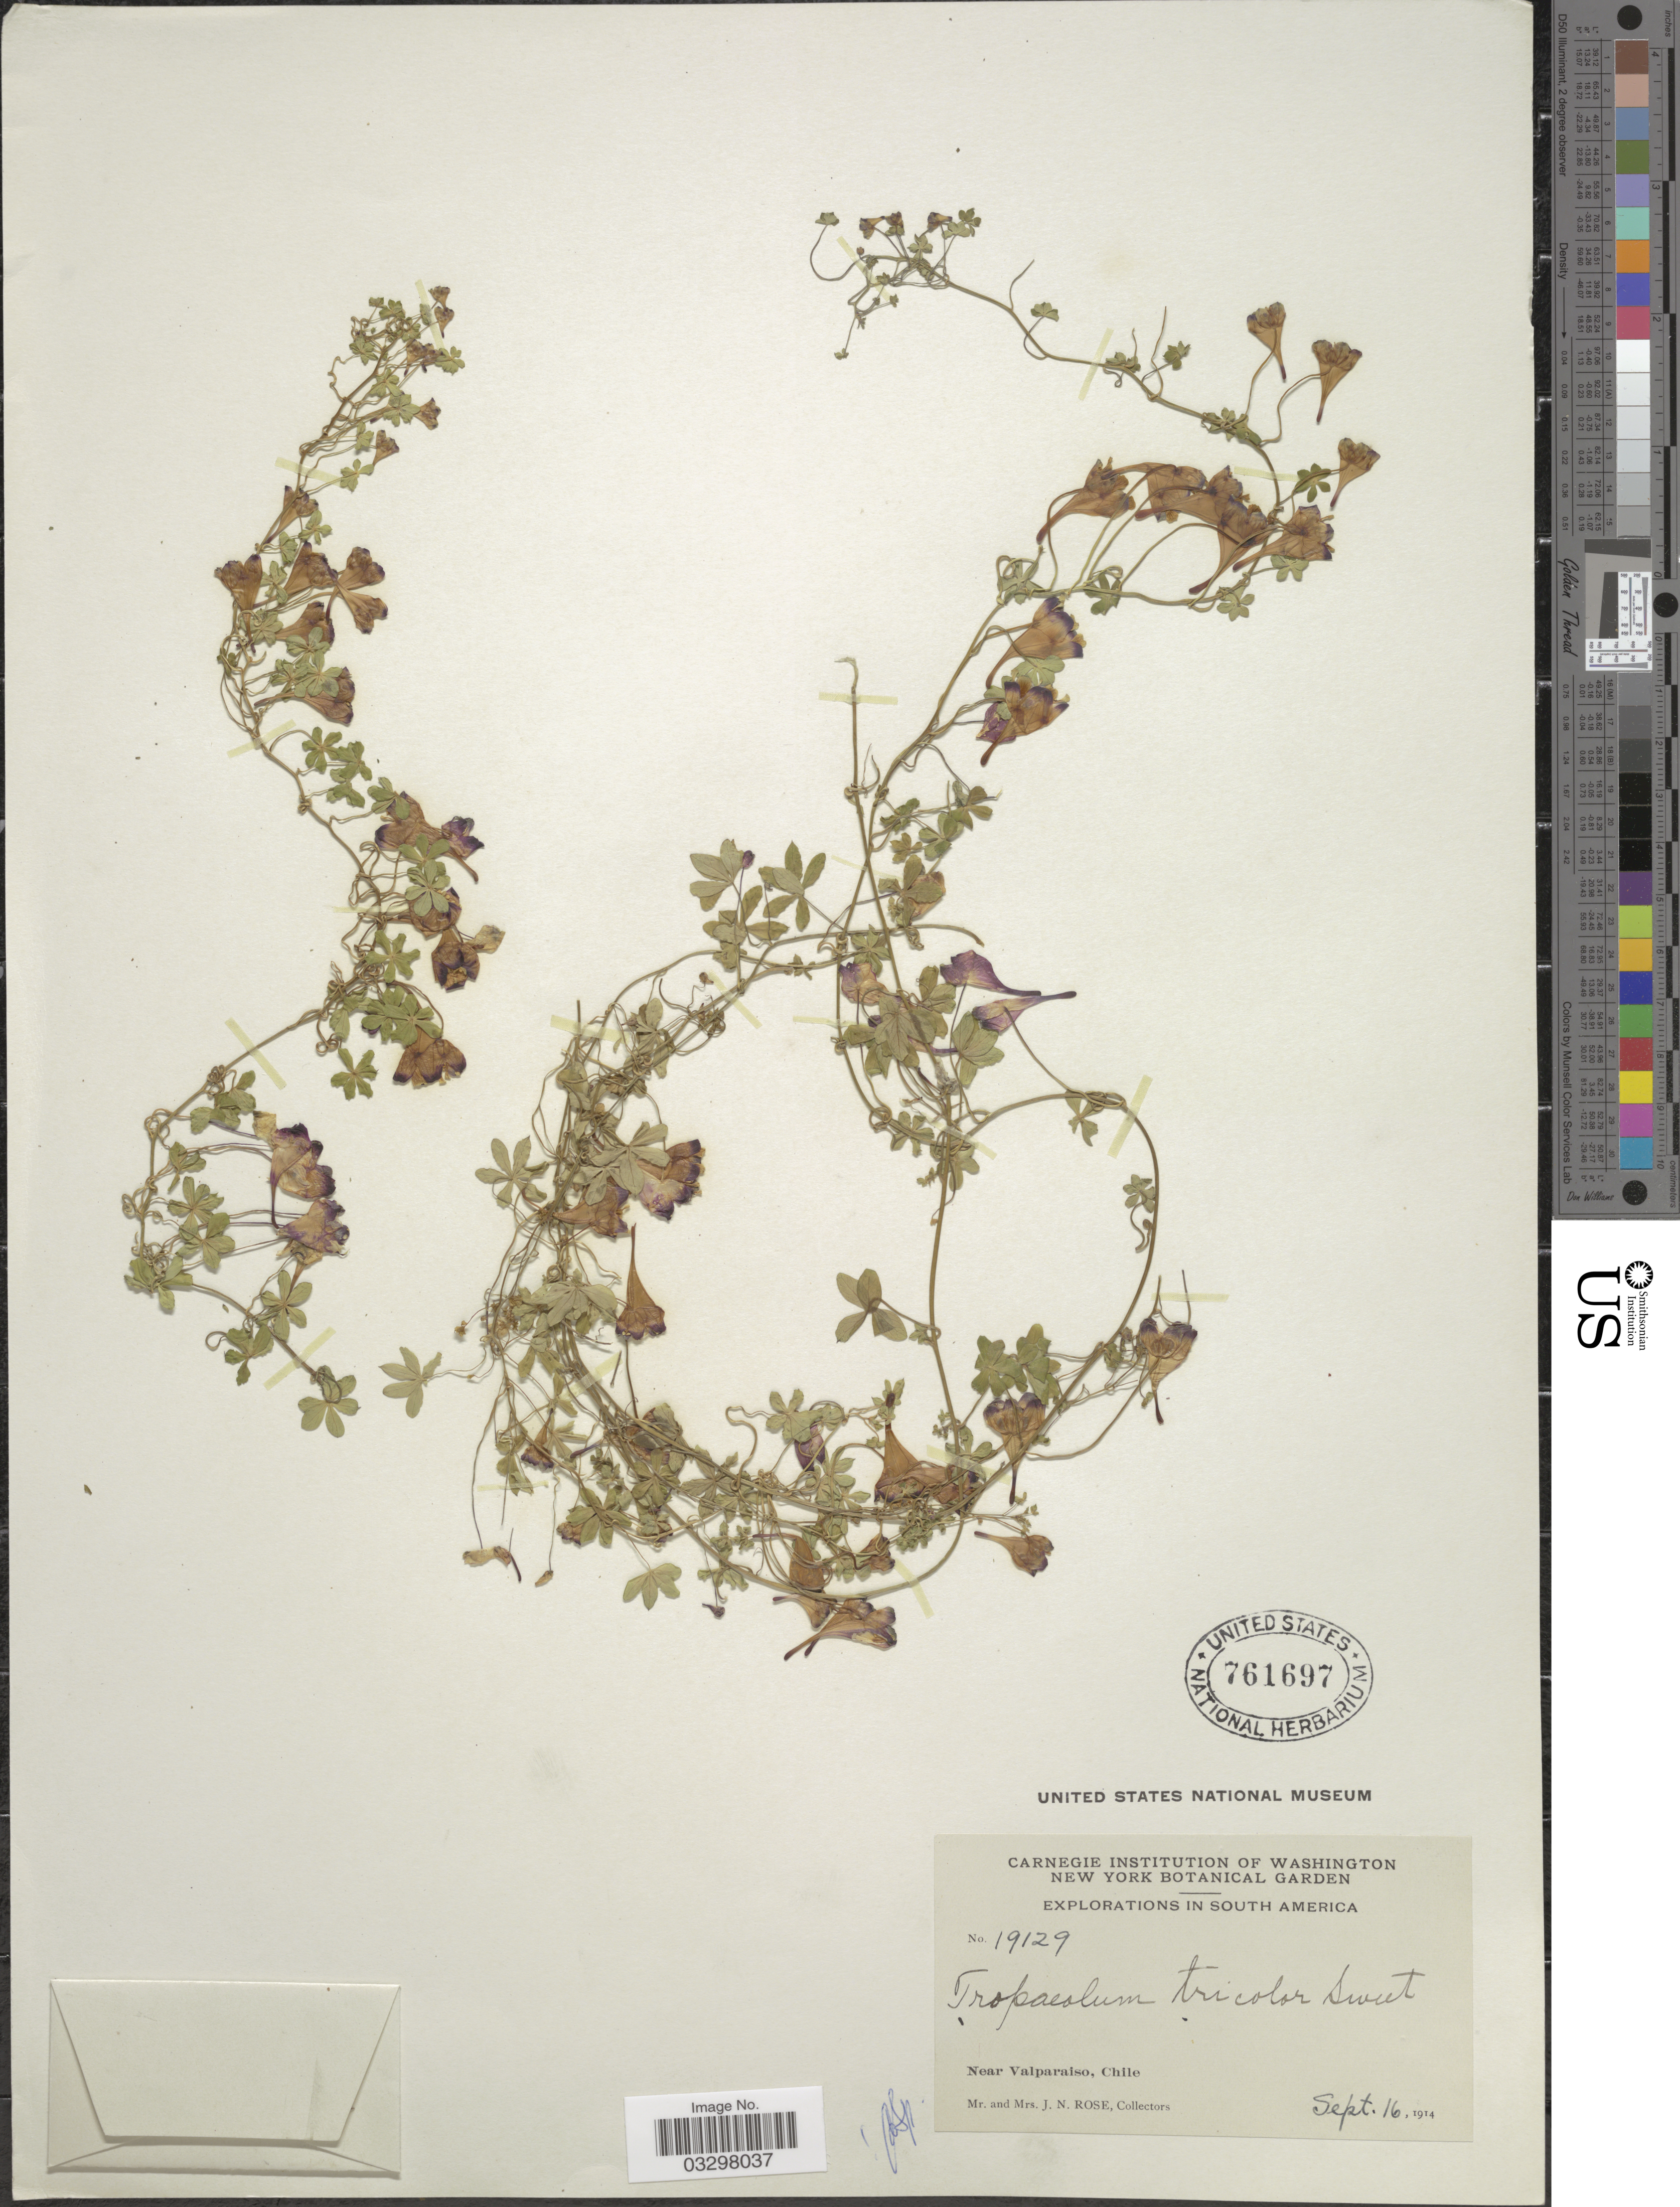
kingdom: Plantae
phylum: Tracheophyta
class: Magnoliopsida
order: Brassicales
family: Tropaeolaceae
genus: Tropaeolum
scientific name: Tropaeolum tricolor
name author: Sweet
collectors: J. N. Rose & L. B. Rose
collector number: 19129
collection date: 1914-09-16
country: Chile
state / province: Valparaíso (V)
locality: Near Valparaiso.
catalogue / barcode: US 761697